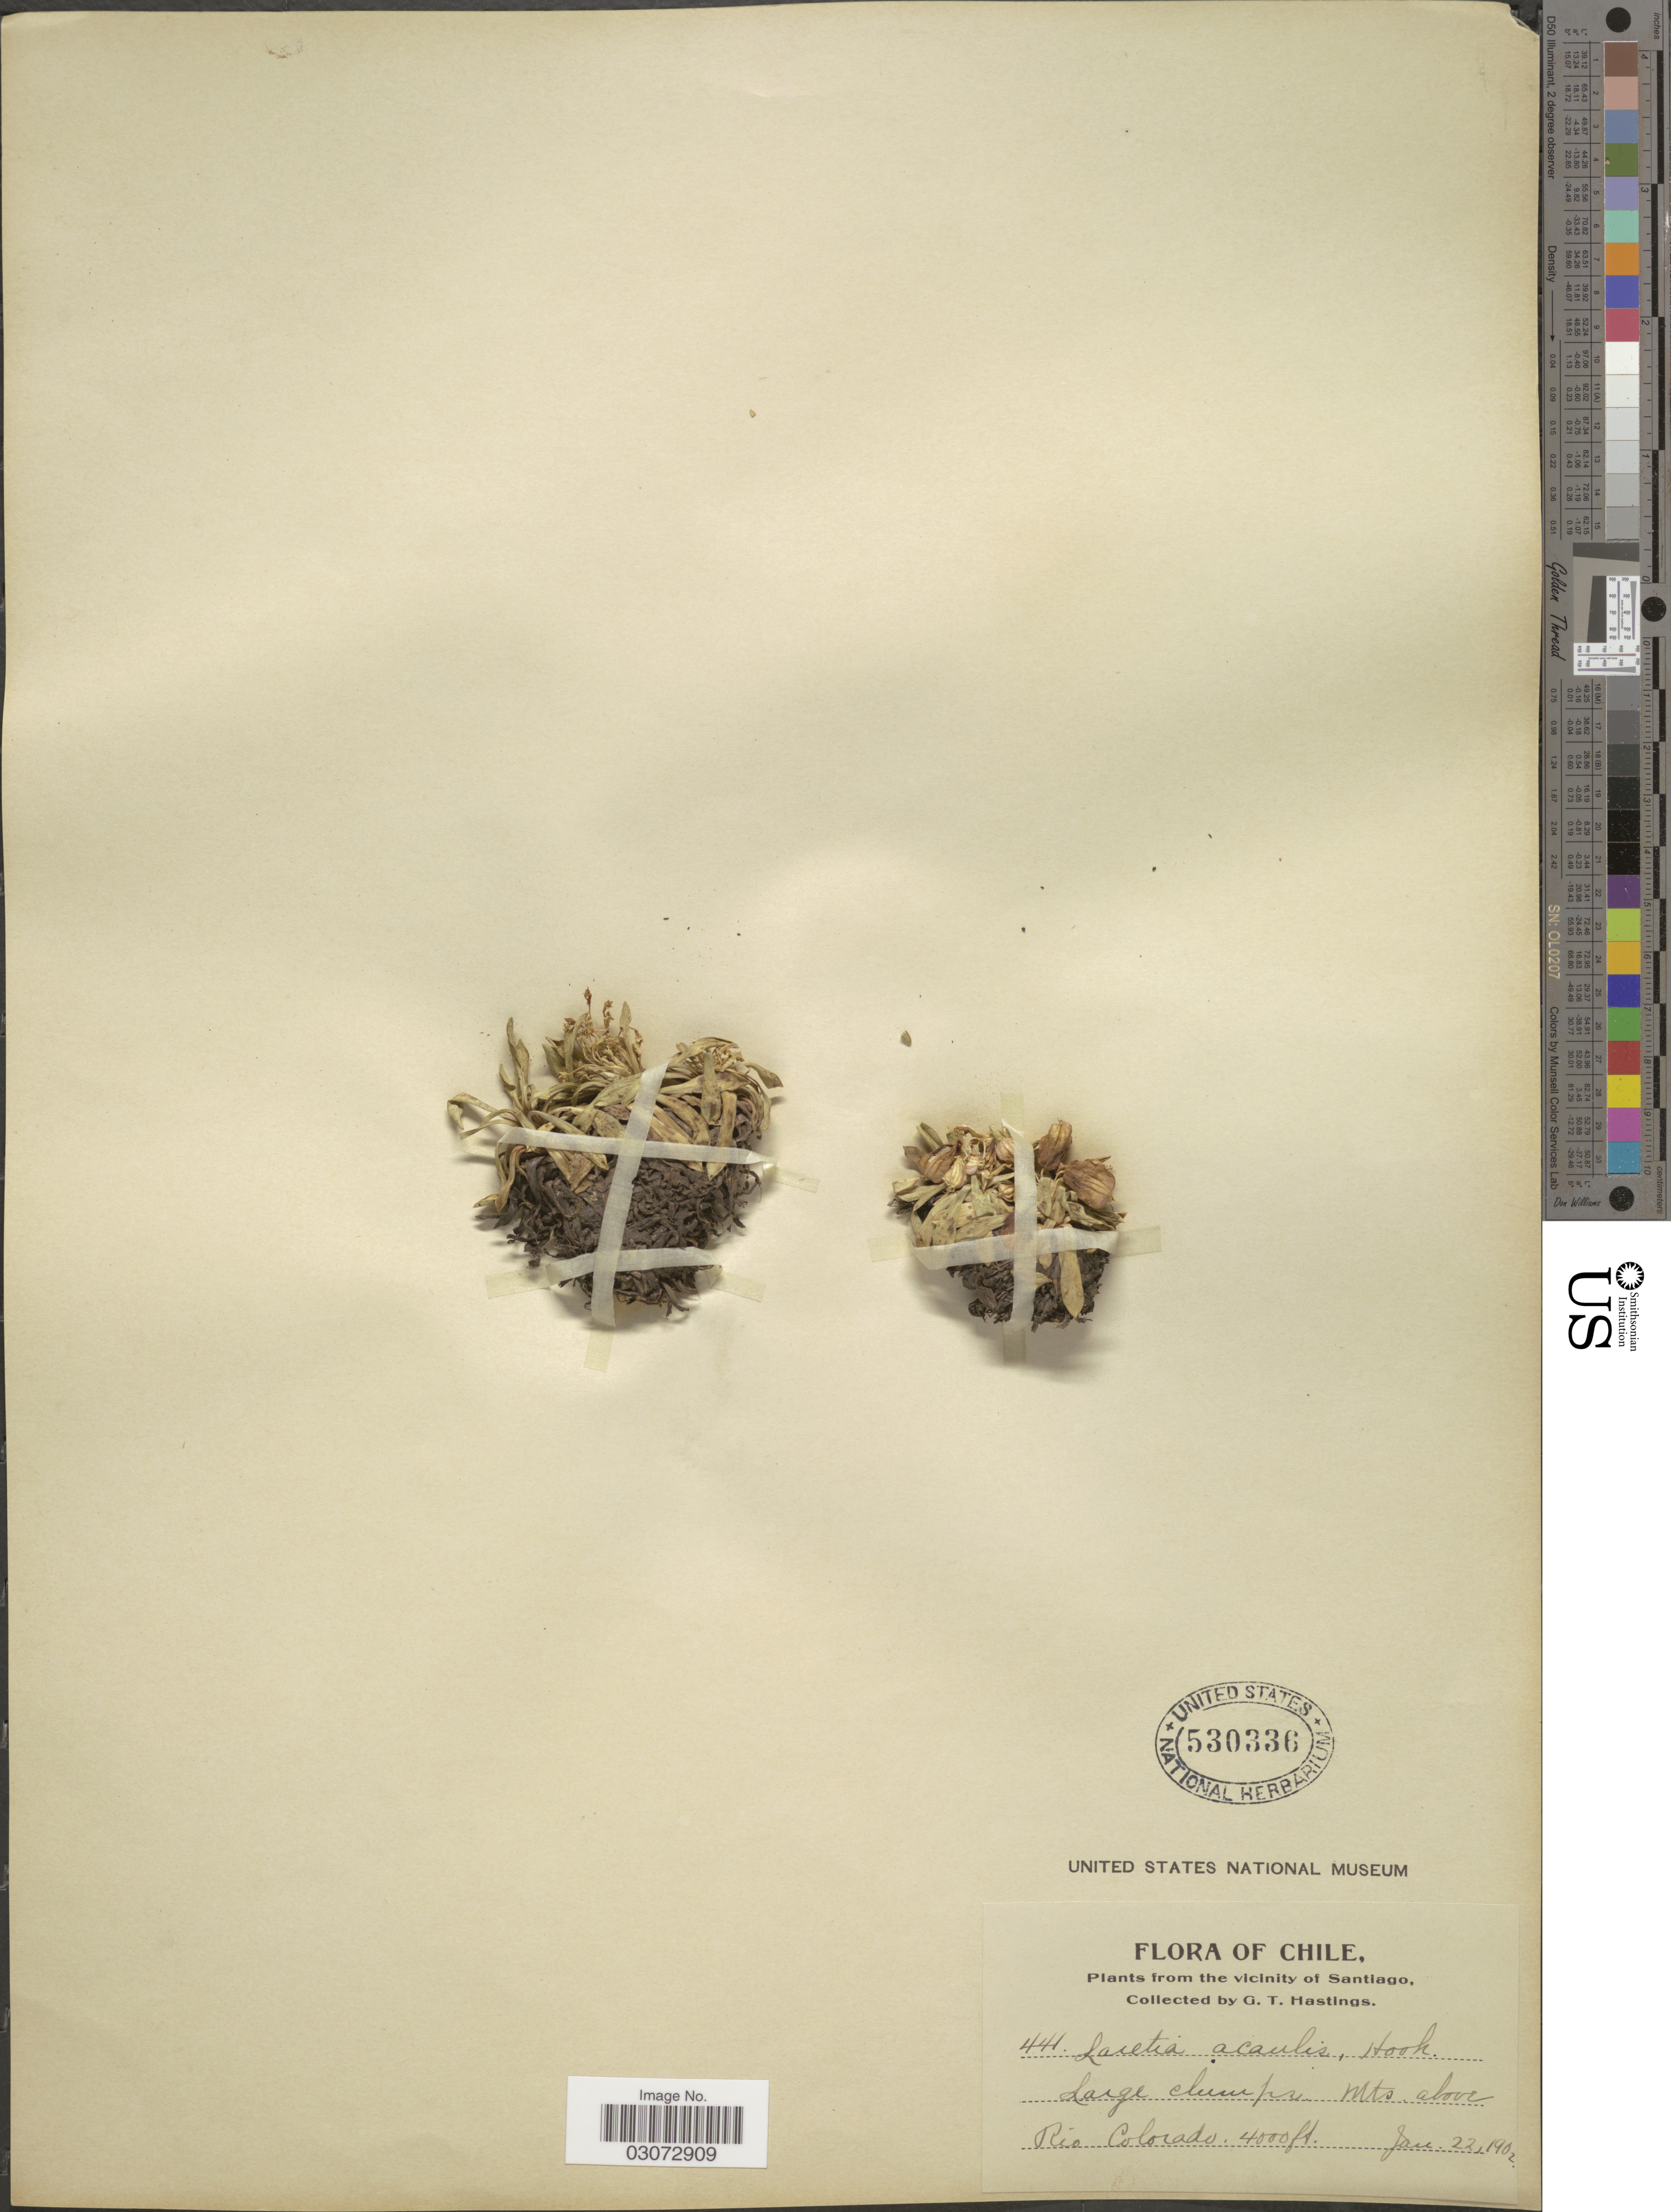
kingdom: Plantae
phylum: Tracheophyta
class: Magnoliopsida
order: Apiales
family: Apiaceae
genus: Laretia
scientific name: Laretia acaulis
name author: (Cav.) Gillies & Hook.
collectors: G. Hastings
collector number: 441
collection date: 1902-01-22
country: Chile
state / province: Región Metropolitana (RM)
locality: Vicinity of Santiago. Mts. above Rio Colorado.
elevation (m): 1219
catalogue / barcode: US 530336